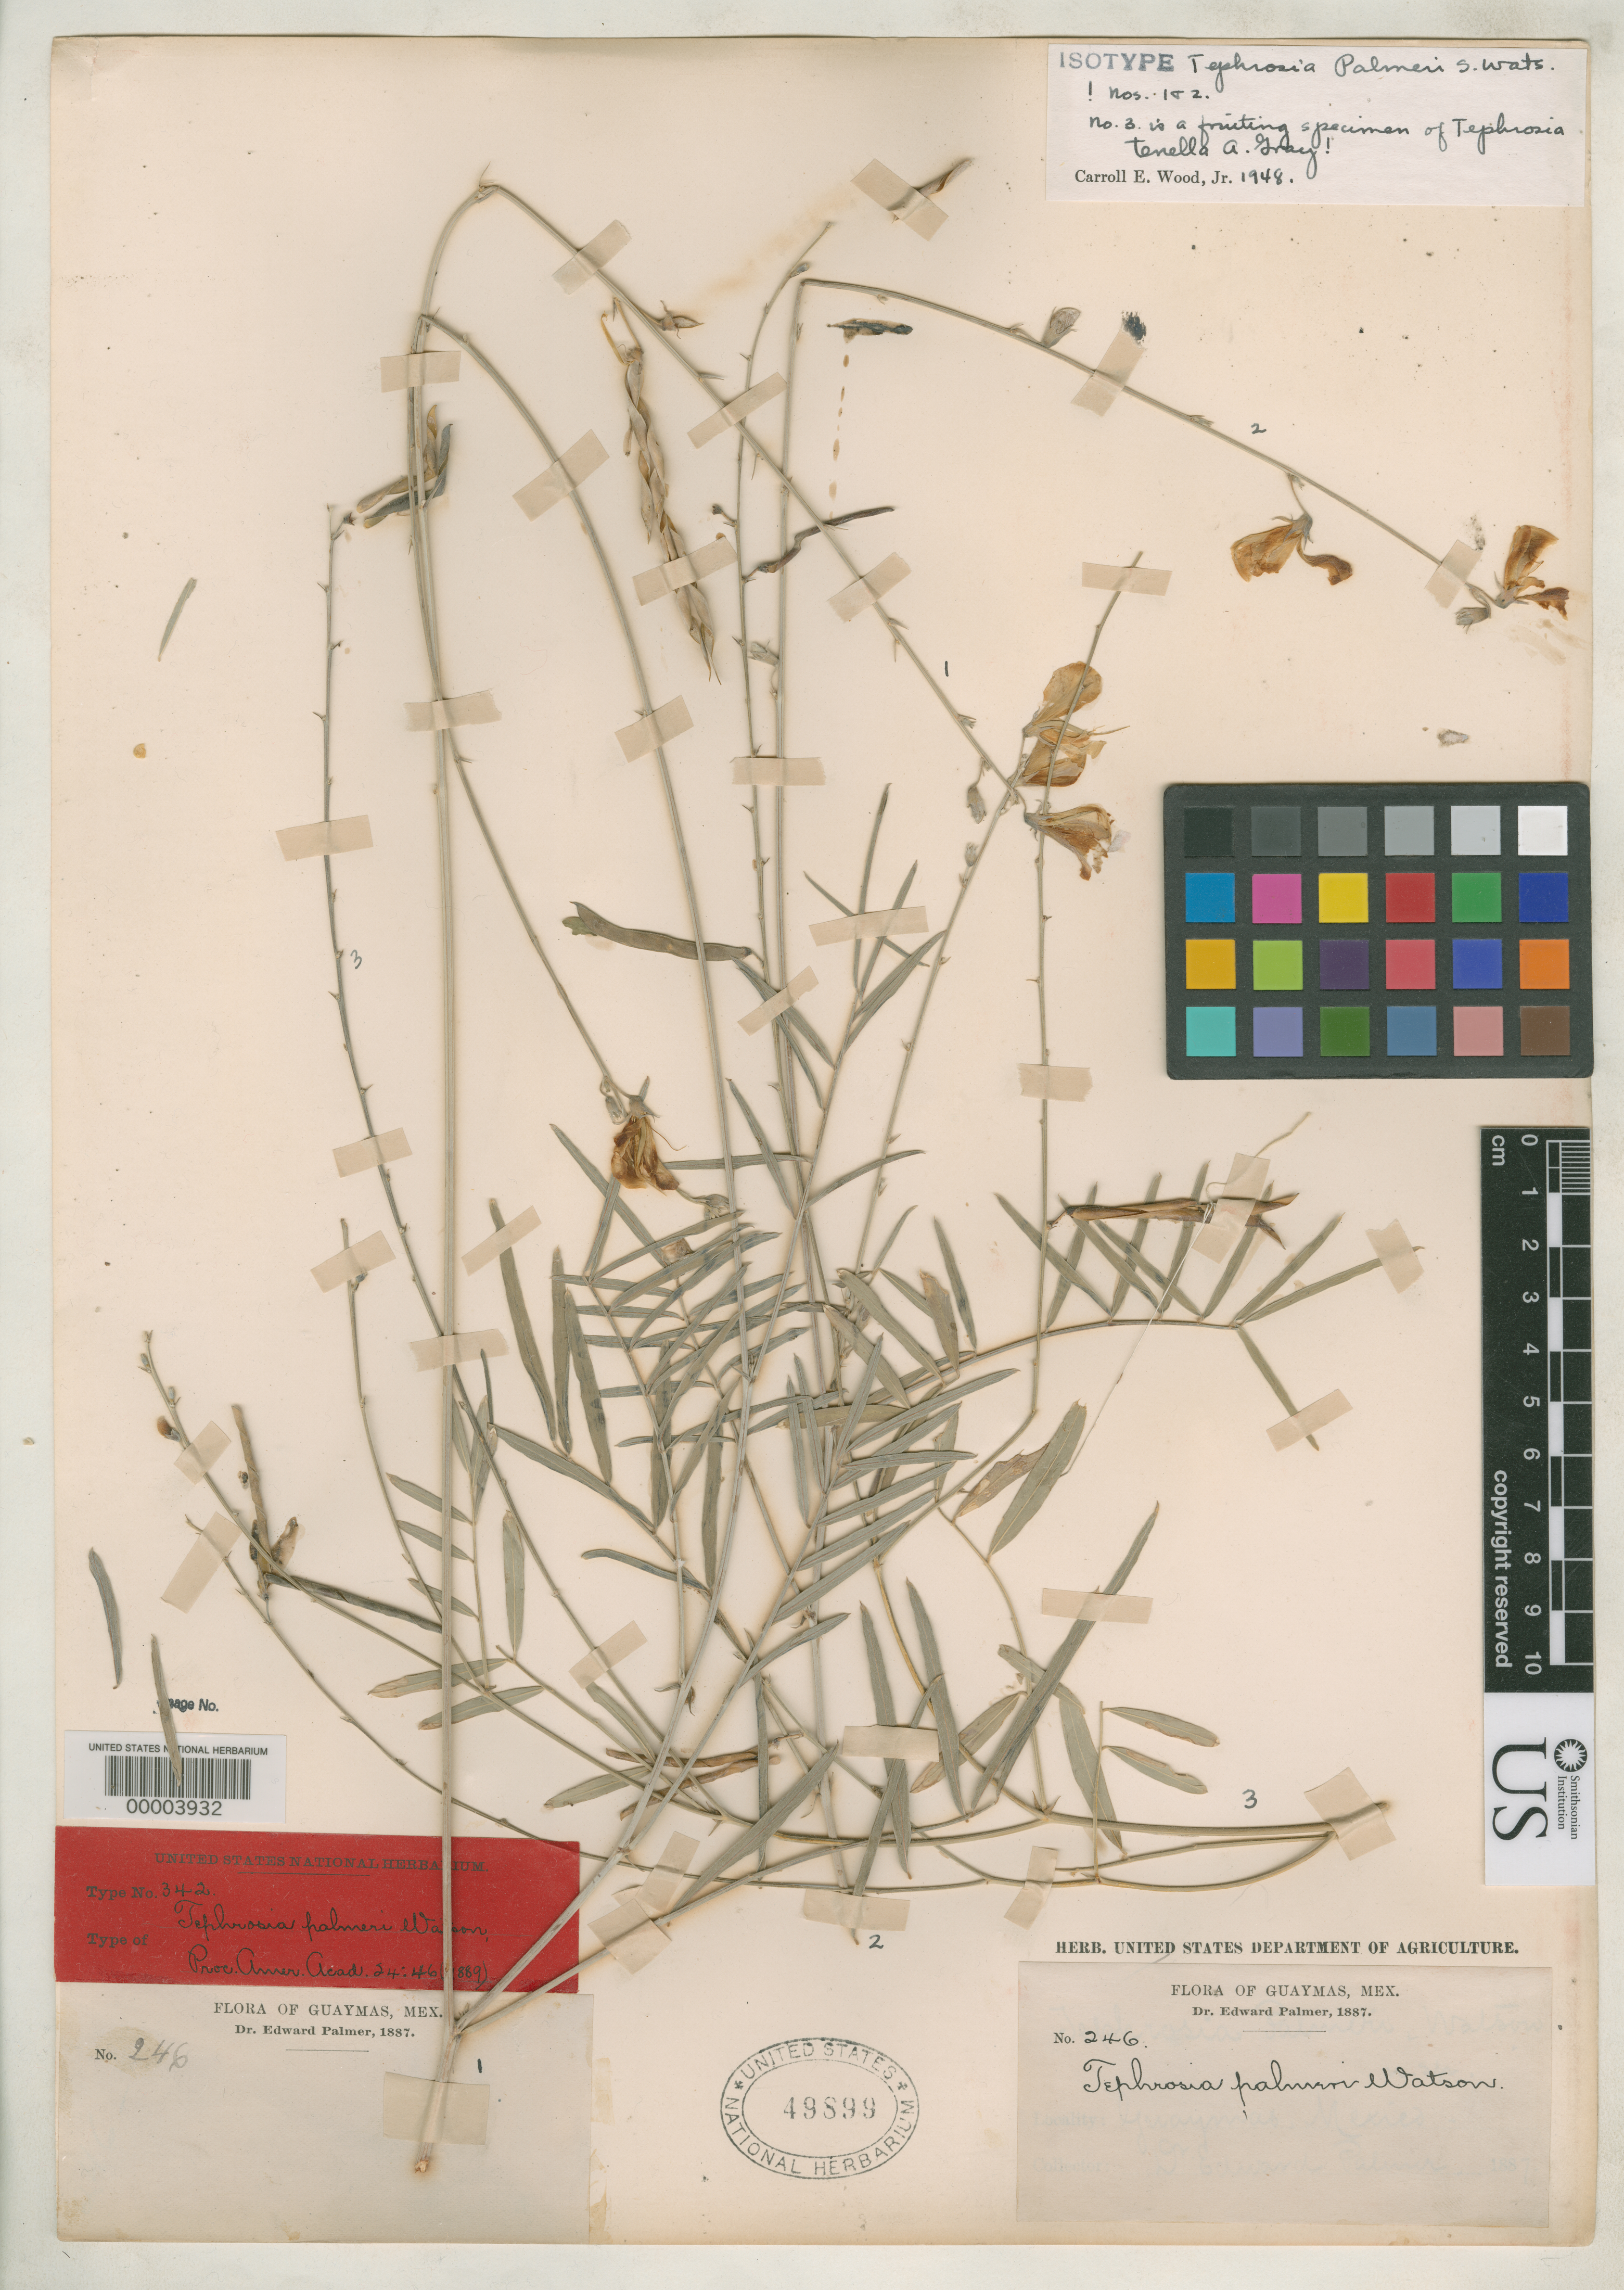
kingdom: Plantae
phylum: Tracheophyta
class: Magnoliopsida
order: Fabales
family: Fabaceae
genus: Tephrosia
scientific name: Tephrosia palmeri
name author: S. Watson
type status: Isotype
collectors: E. Palmer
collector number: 246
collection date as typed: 1887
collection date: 1887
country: Mexico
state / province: Sonora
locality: In the mountains near Guaymas.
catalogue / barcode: US 49899